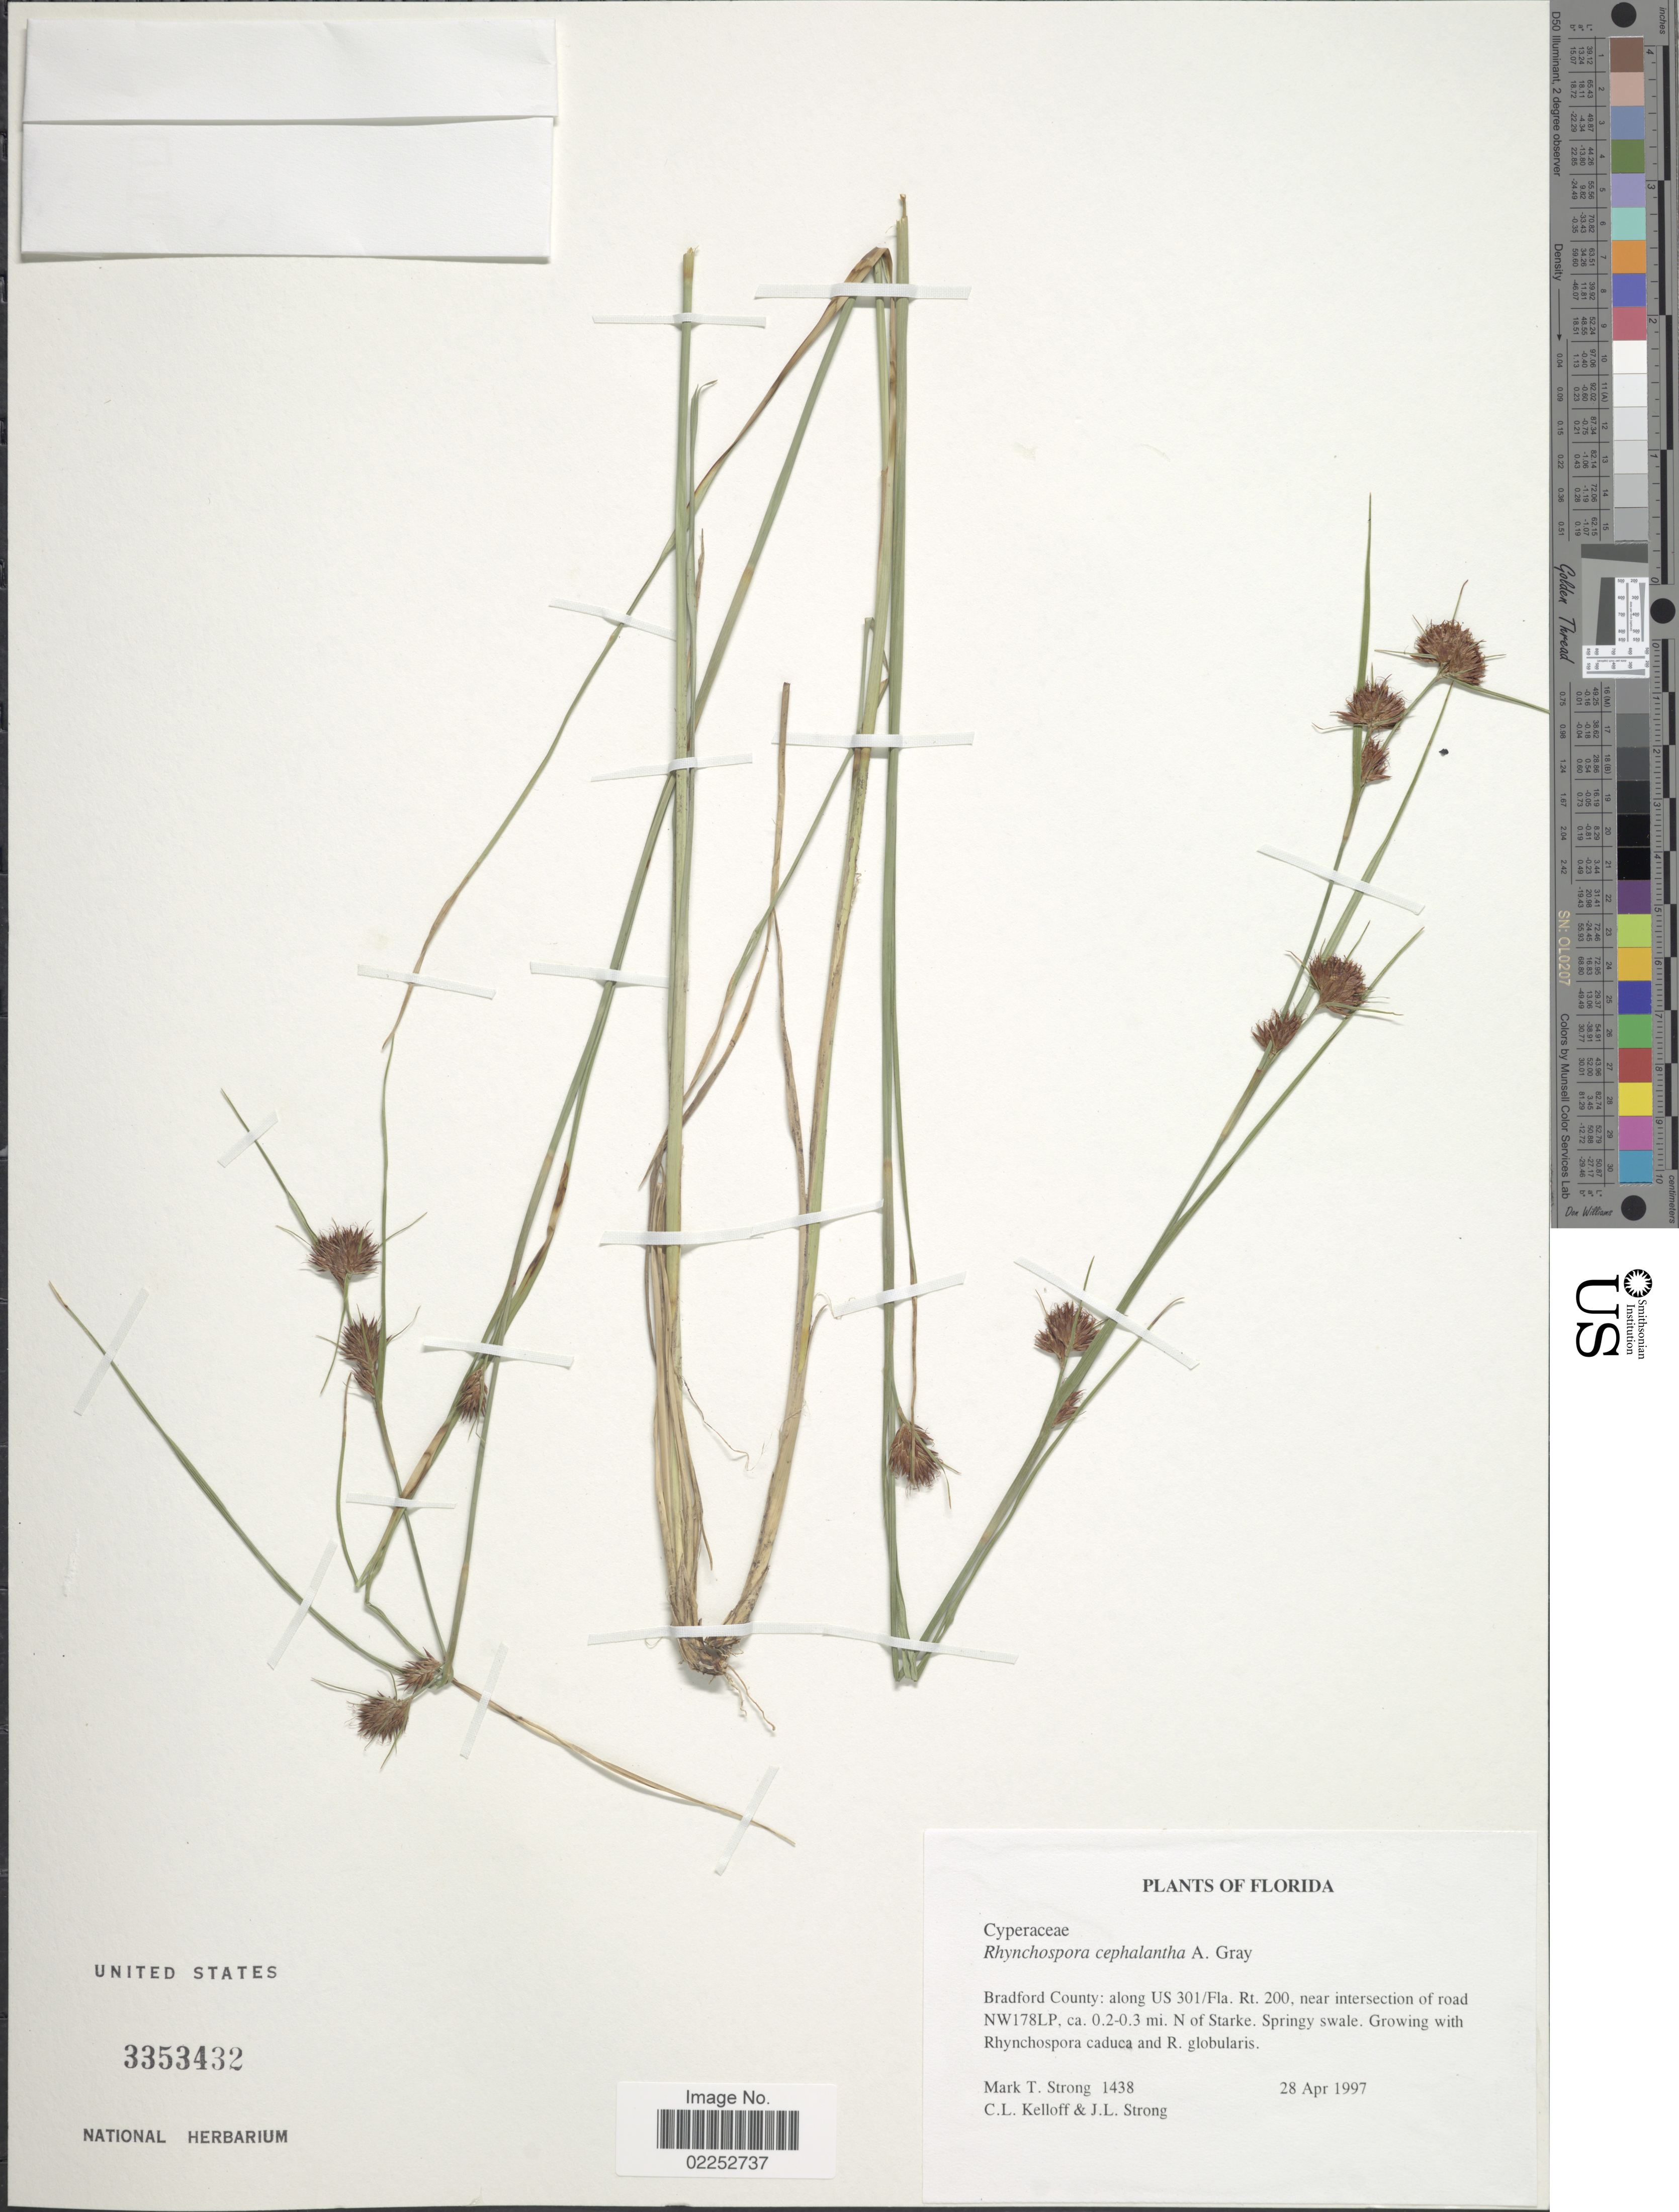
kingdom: Plantae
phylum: Tracheophyta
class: Liliopsida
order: Poales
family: Cyperaceae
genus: Rhynchospora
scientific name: Rhynchospora cephalantha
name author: A. Gray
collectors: M. T. Strong, C. L. Kelloff & J. Strong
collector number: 1438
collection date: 1997-04-28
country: United States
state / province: Florida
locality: Bradford County: along US 301/Fla. Rt. 200, near intersection of road NW178LP, ca. 0.2-0.3 mi. N of Starke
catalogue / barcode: US 3353432